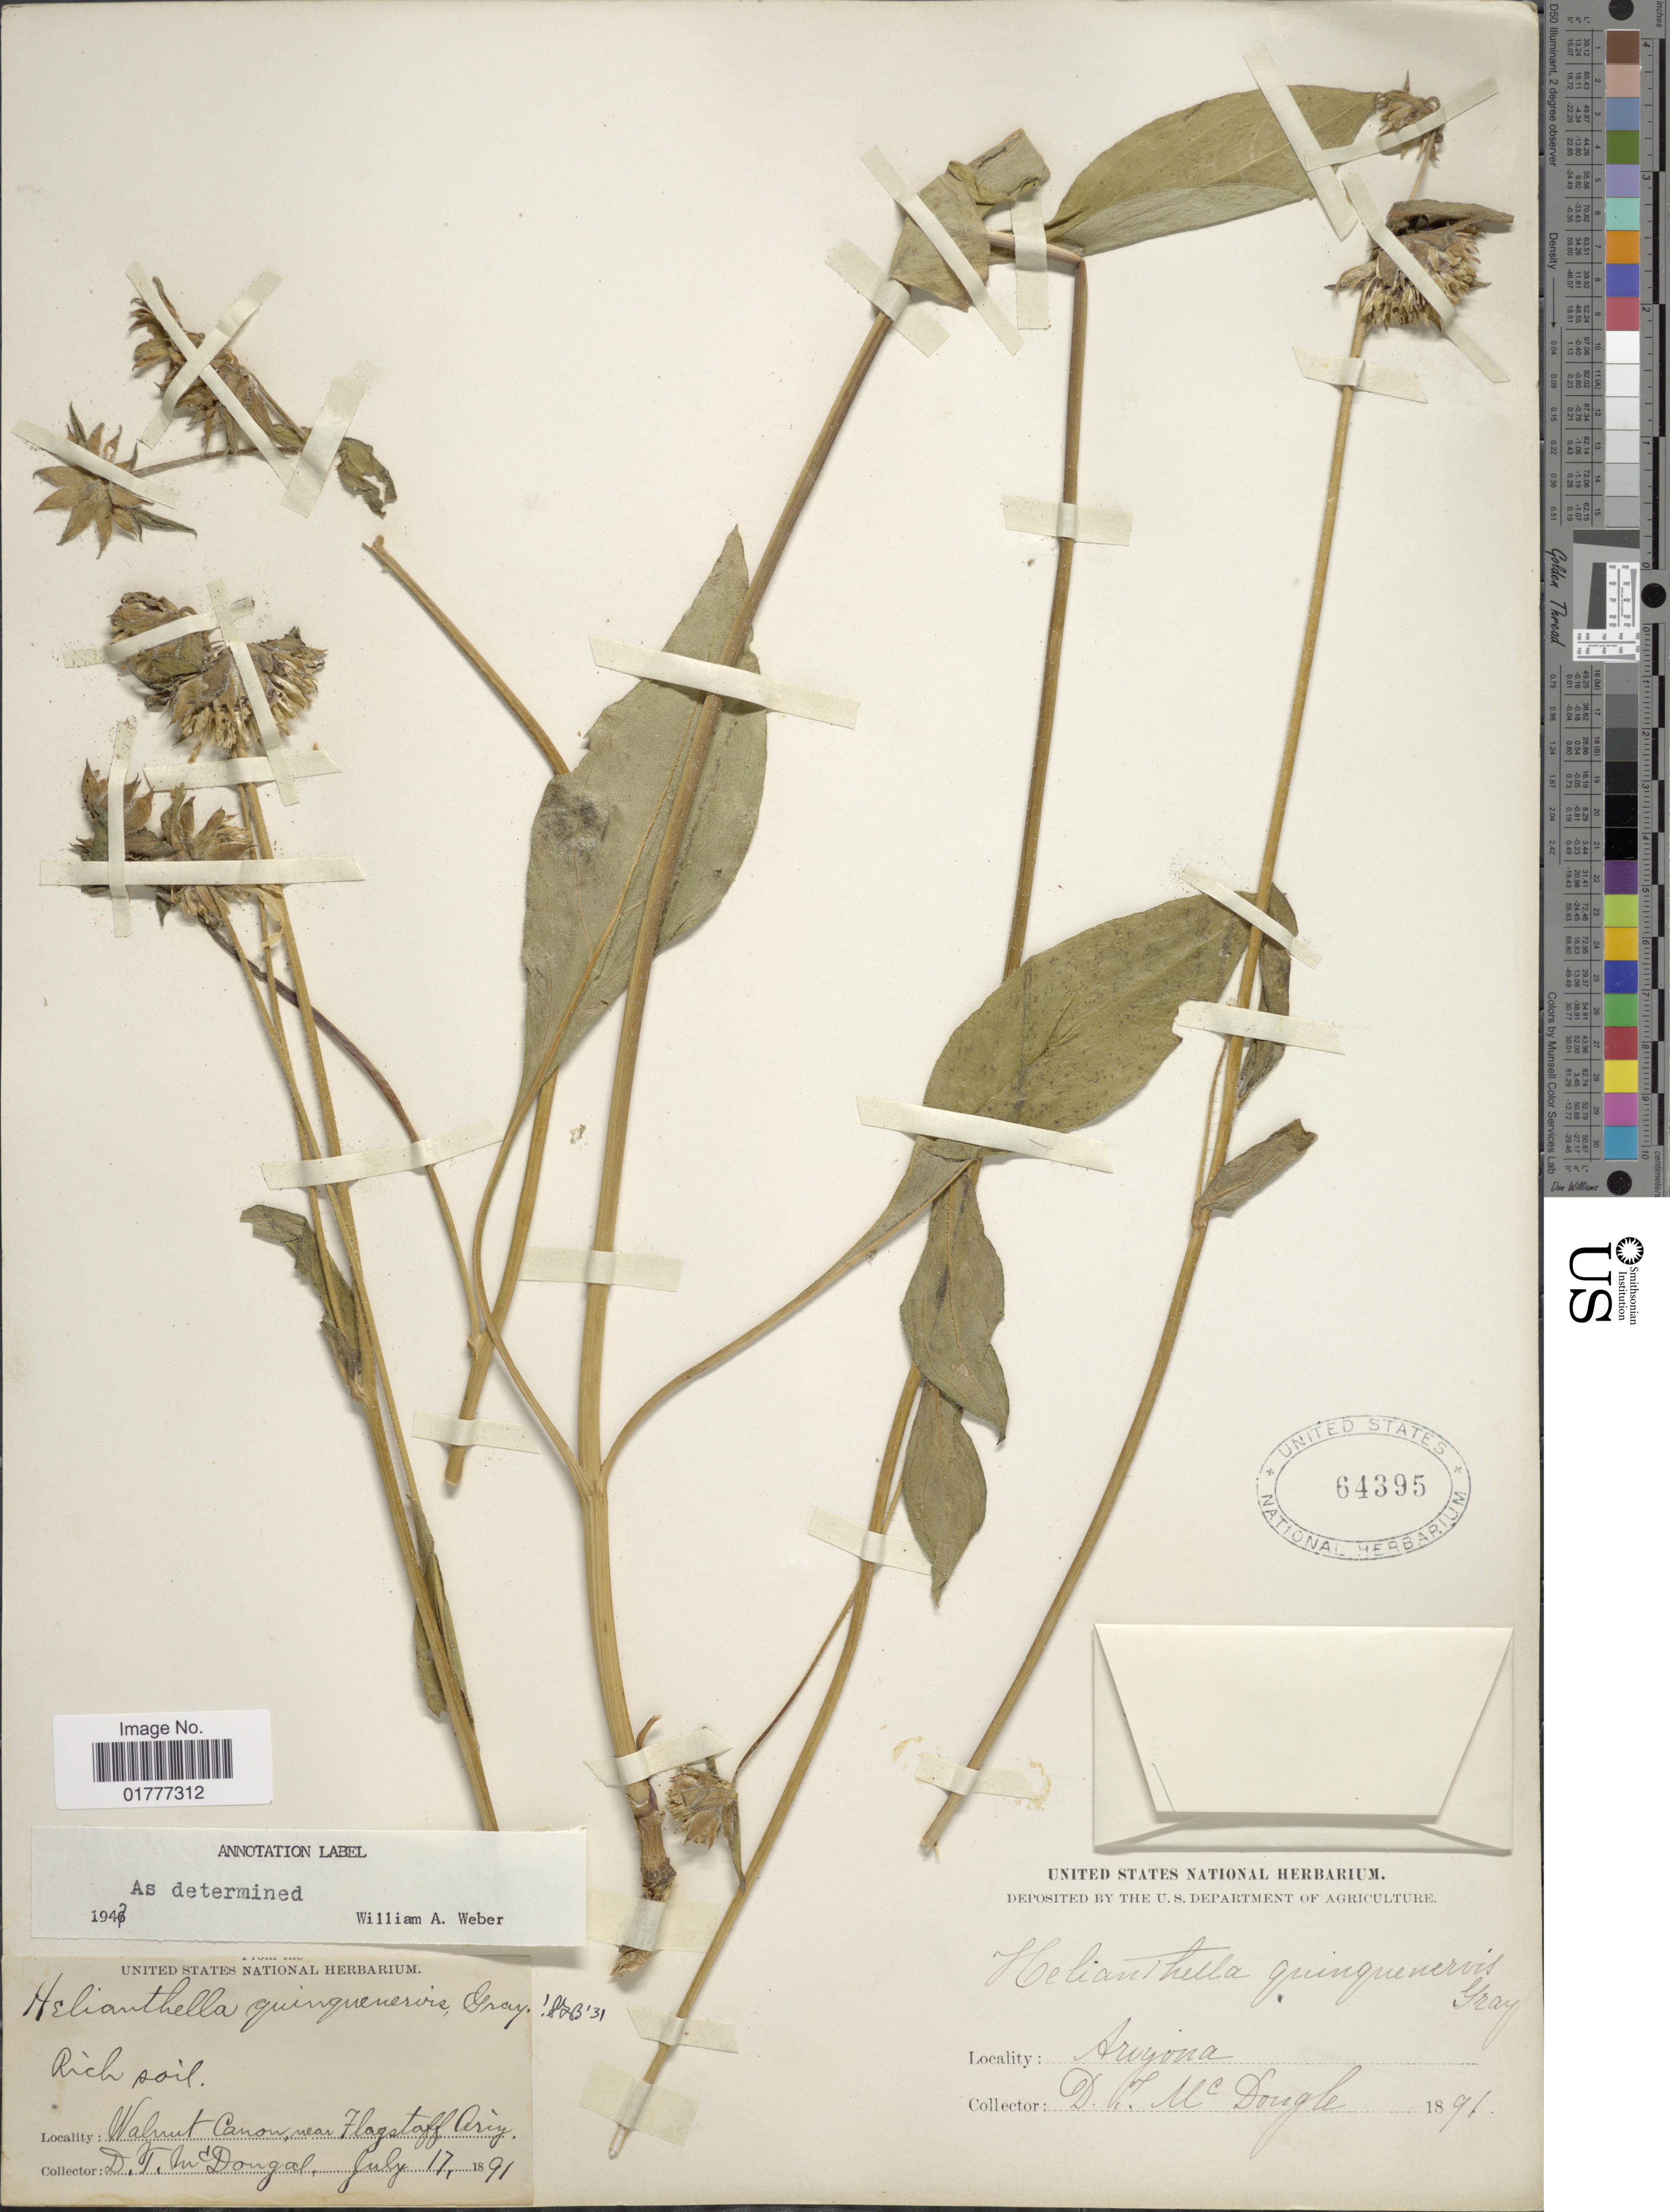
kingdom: Plantae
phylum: Tracheophyta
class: Magnoliopsida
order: Asterales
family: Asteraceae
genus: Helianthella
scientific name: Helianthella quinquenervis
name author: (Hook.) A. Gray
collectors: D. Dongal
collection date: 1891-07-17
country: United States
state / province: Arizona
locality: Walnut Canon, near Flagstaff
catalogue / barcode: US 64395